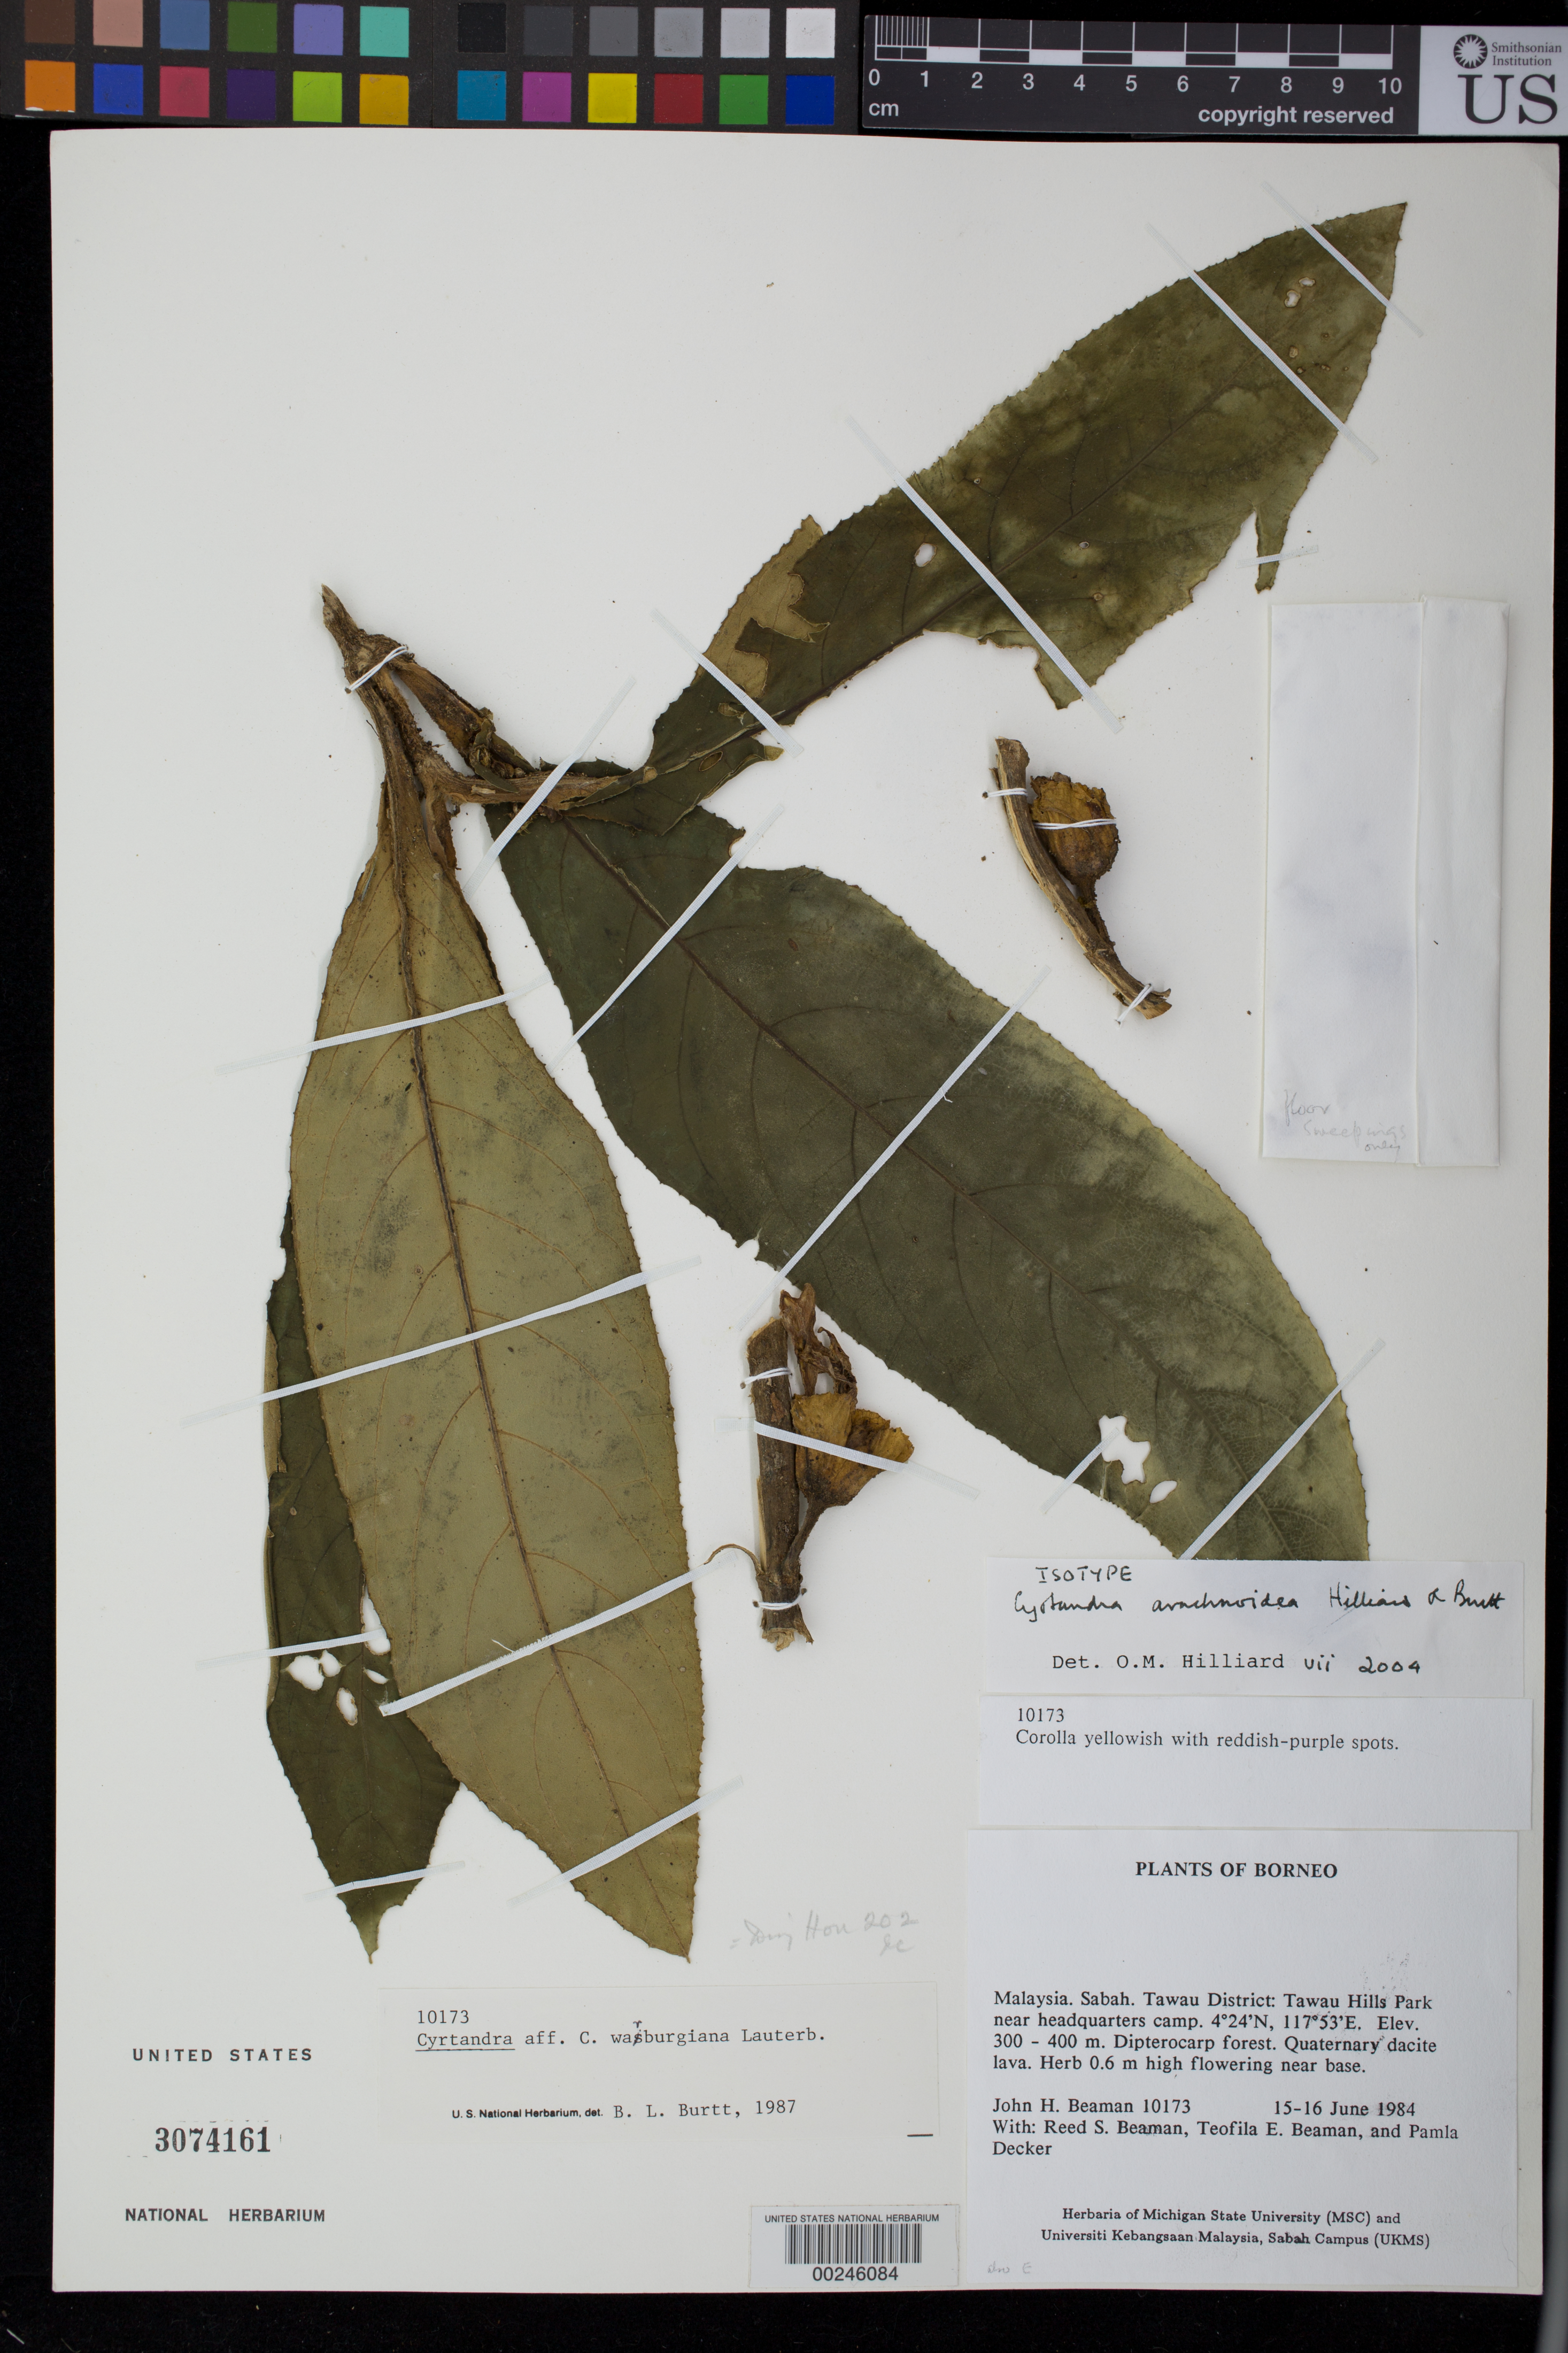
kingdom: Plantae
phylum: Tracheophyta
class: Magnoliopsida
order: Lamiales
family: Gesneriaceae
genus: Cyrtandra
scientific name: Cyrtandra arachnoidea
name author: Hilliard & B.L. Burtt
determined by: Hilliard, O. M.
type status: Isotype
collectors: J. H. Beaman, R. S. Beaman, T. E. Beaman & P. Decker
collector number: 10173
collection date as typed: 15-16 Jun 1984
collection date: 1984-06-15/1984-06-16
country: Malaysia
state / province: Sabah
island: Borneo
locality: Malaysia. Sabah. Tawau District: Tawau Hills Park near headquarters camp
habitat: Dipterocarp forest, quaternary dacite lava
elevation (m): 300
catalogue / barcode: US 3074161